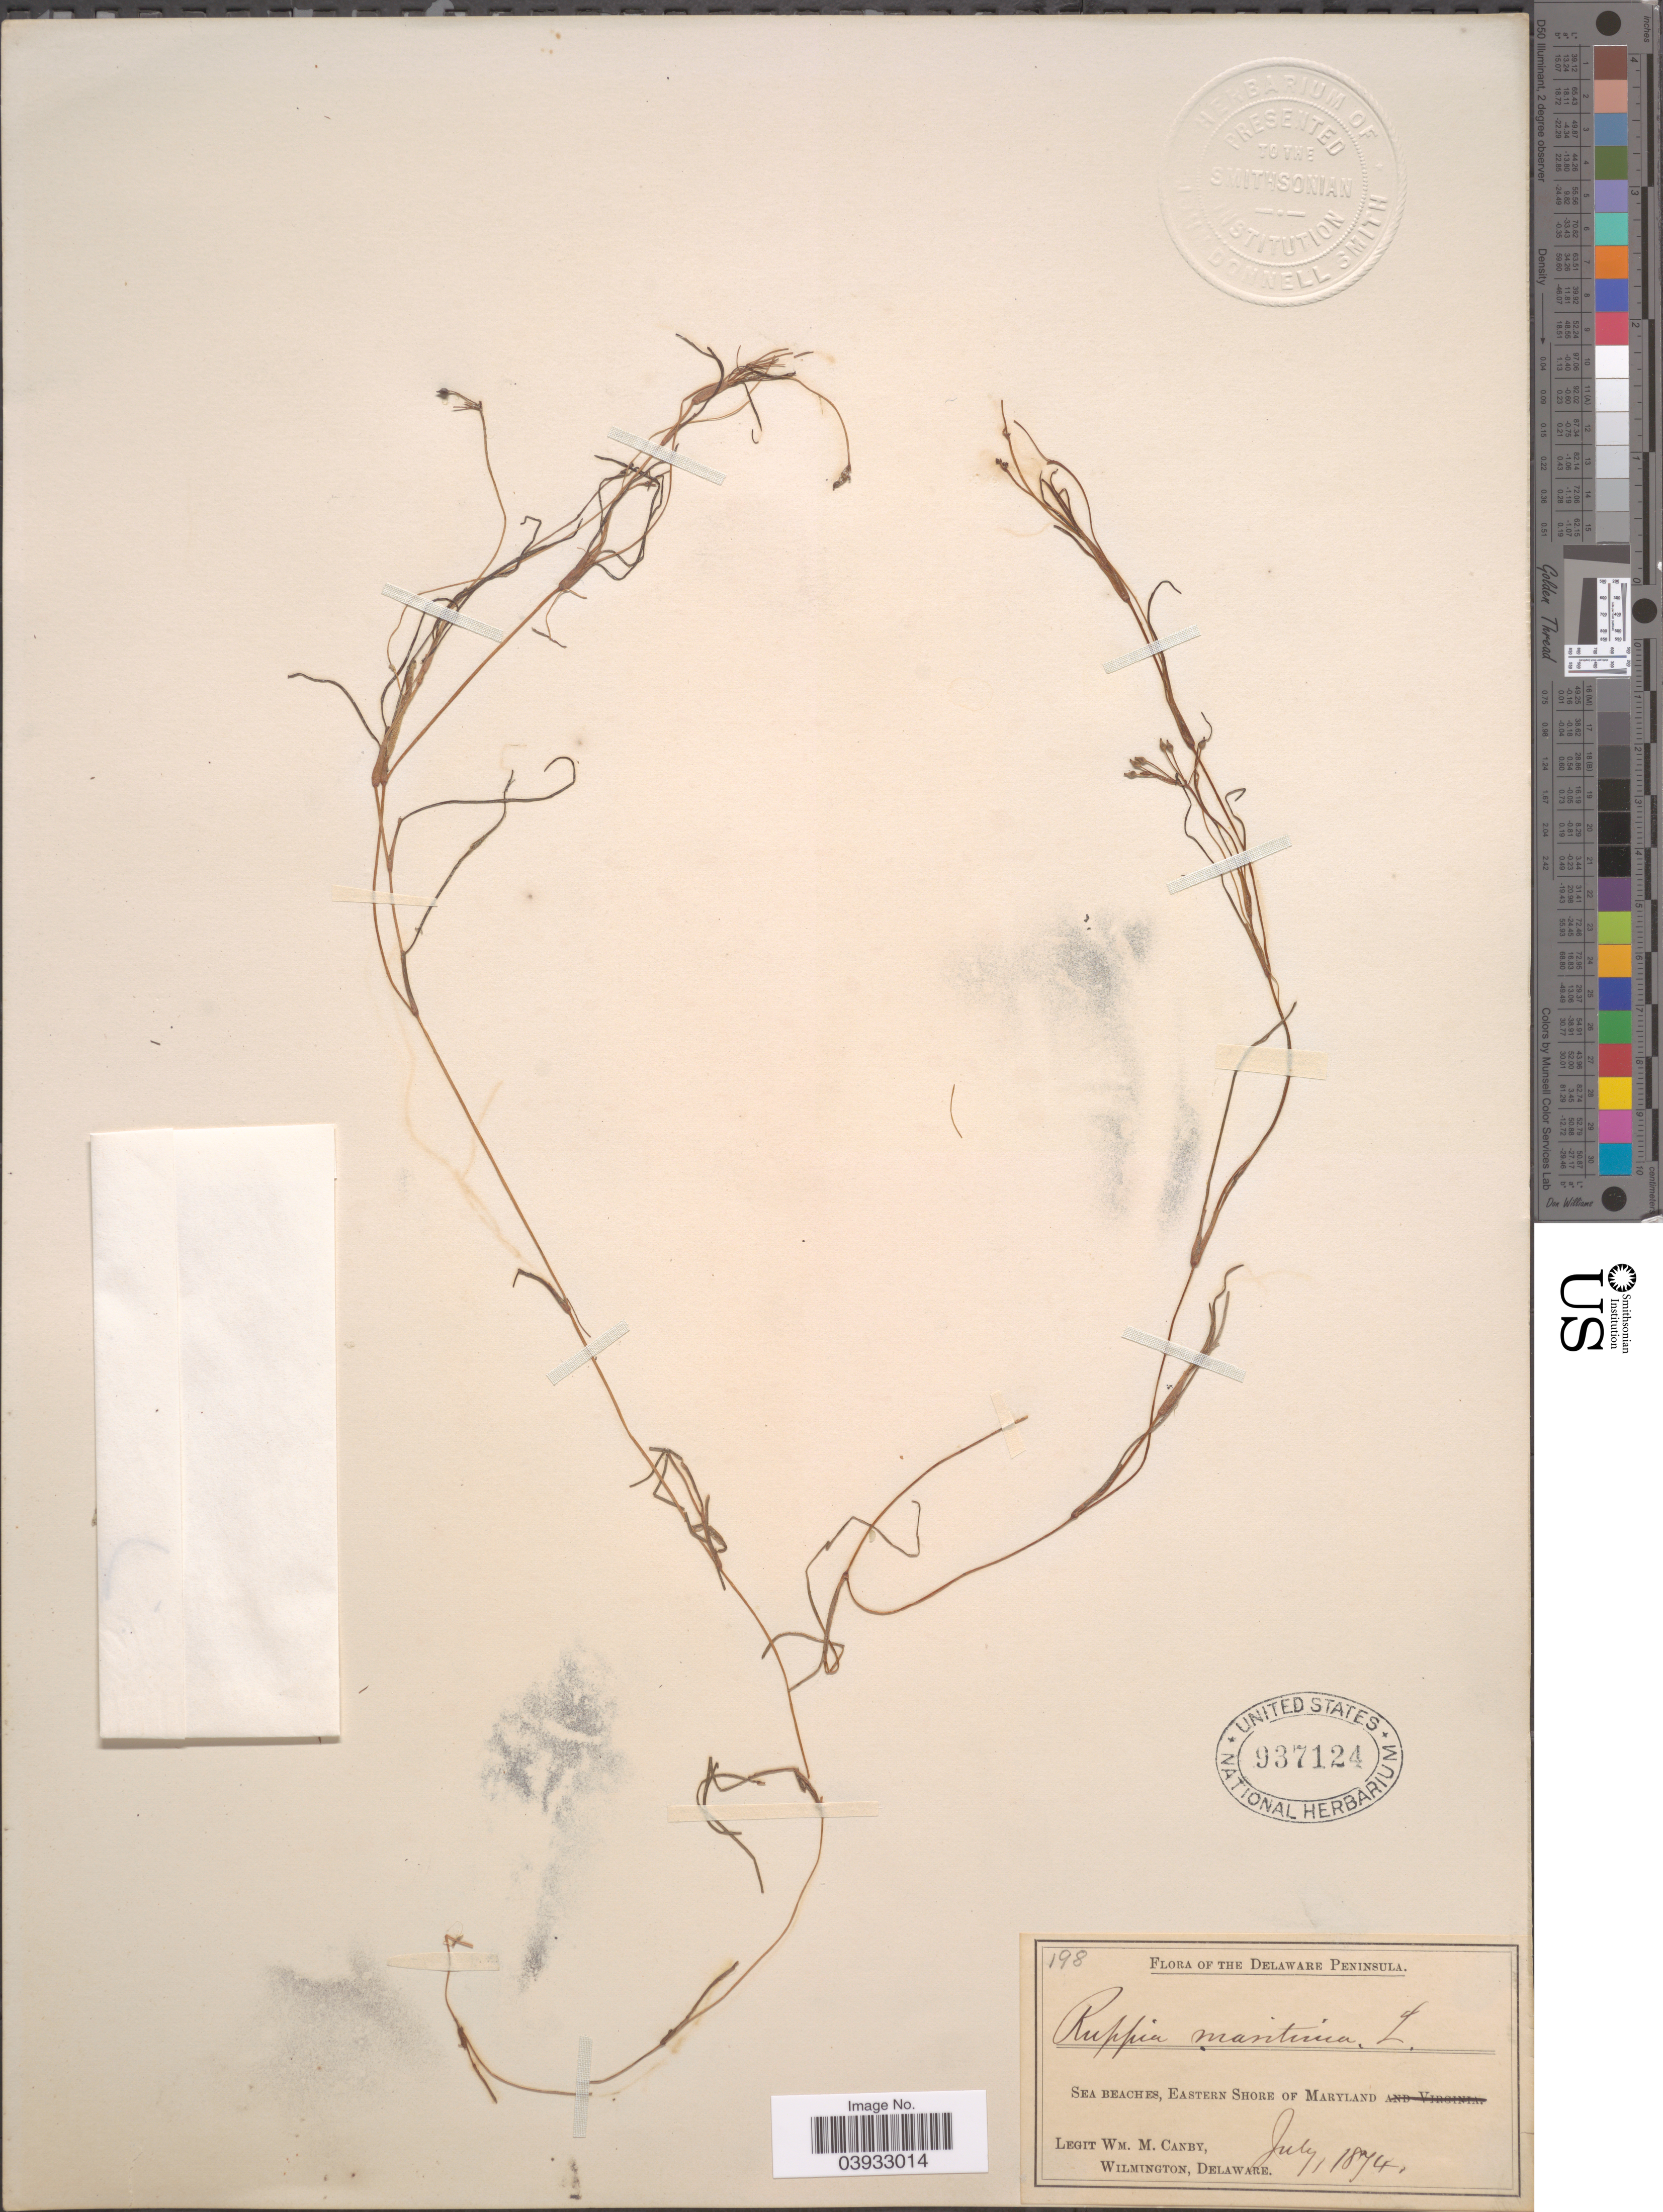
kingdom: Plantae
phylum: Tracheophyta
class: Liliopsida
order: Alismatales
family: Ruppiaceae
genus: Ruppia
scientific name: Ruppia maritima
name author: L.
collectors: W. M. Canby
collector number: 198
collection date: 1874-07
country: United States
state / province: Maryland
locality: The Delaware Peninsula. Sea Beaches, Eastern Shore of Maryland.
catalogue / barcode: US 937124